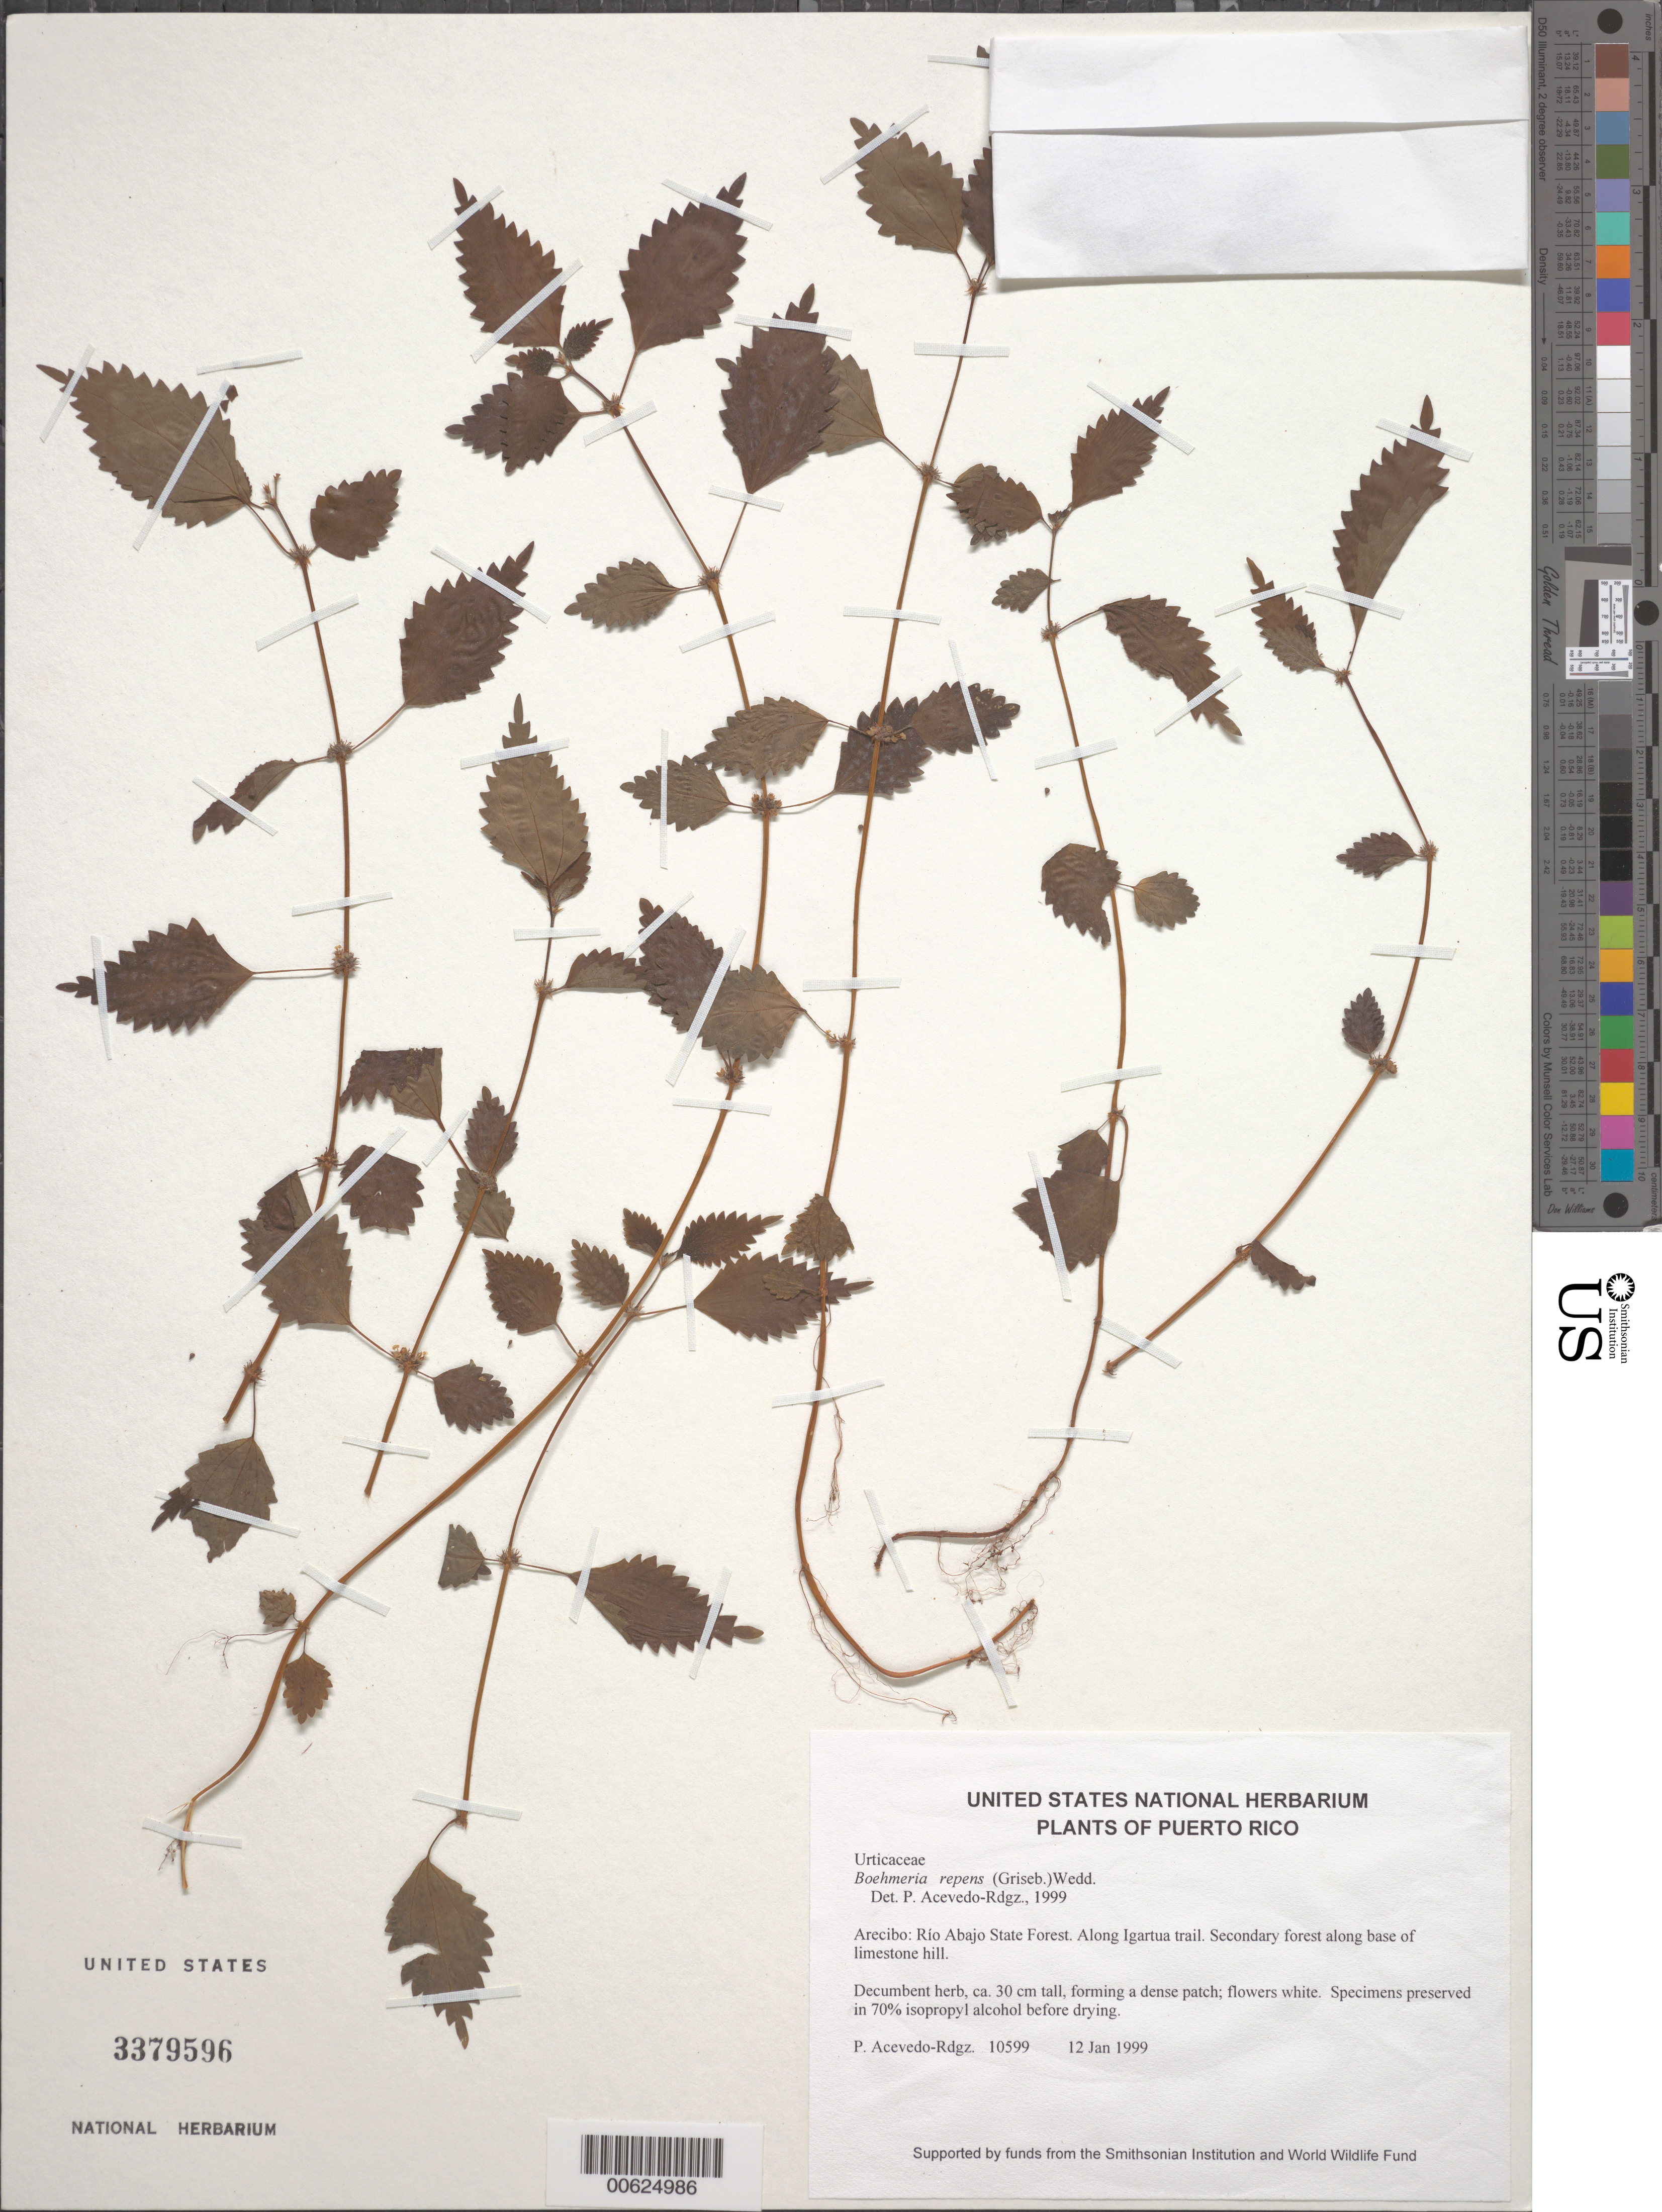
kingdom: Plantae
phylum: Tracheophyta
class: Magnoliopsida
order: Rosales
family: Urticaceae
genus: Boehmeria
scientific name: Boehmeria repens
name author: (Griseb.) Wedd.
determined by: Acevedo-Rodríguez, P., (BOT), Smithsonian Institution - National Museum of Natural History (UNITED STATES)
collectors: P. Acevedo-Rodr.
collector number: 10599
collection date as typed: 12 Jan 1999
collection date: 1999-01-12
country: Puerto Rico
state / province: Arecibo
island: Puerto Rico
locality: Arecibo; Río Abajo State Forest. Along Igartua trail.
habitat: Secondary forest along base of limestone hill.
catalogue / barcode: US 3379596